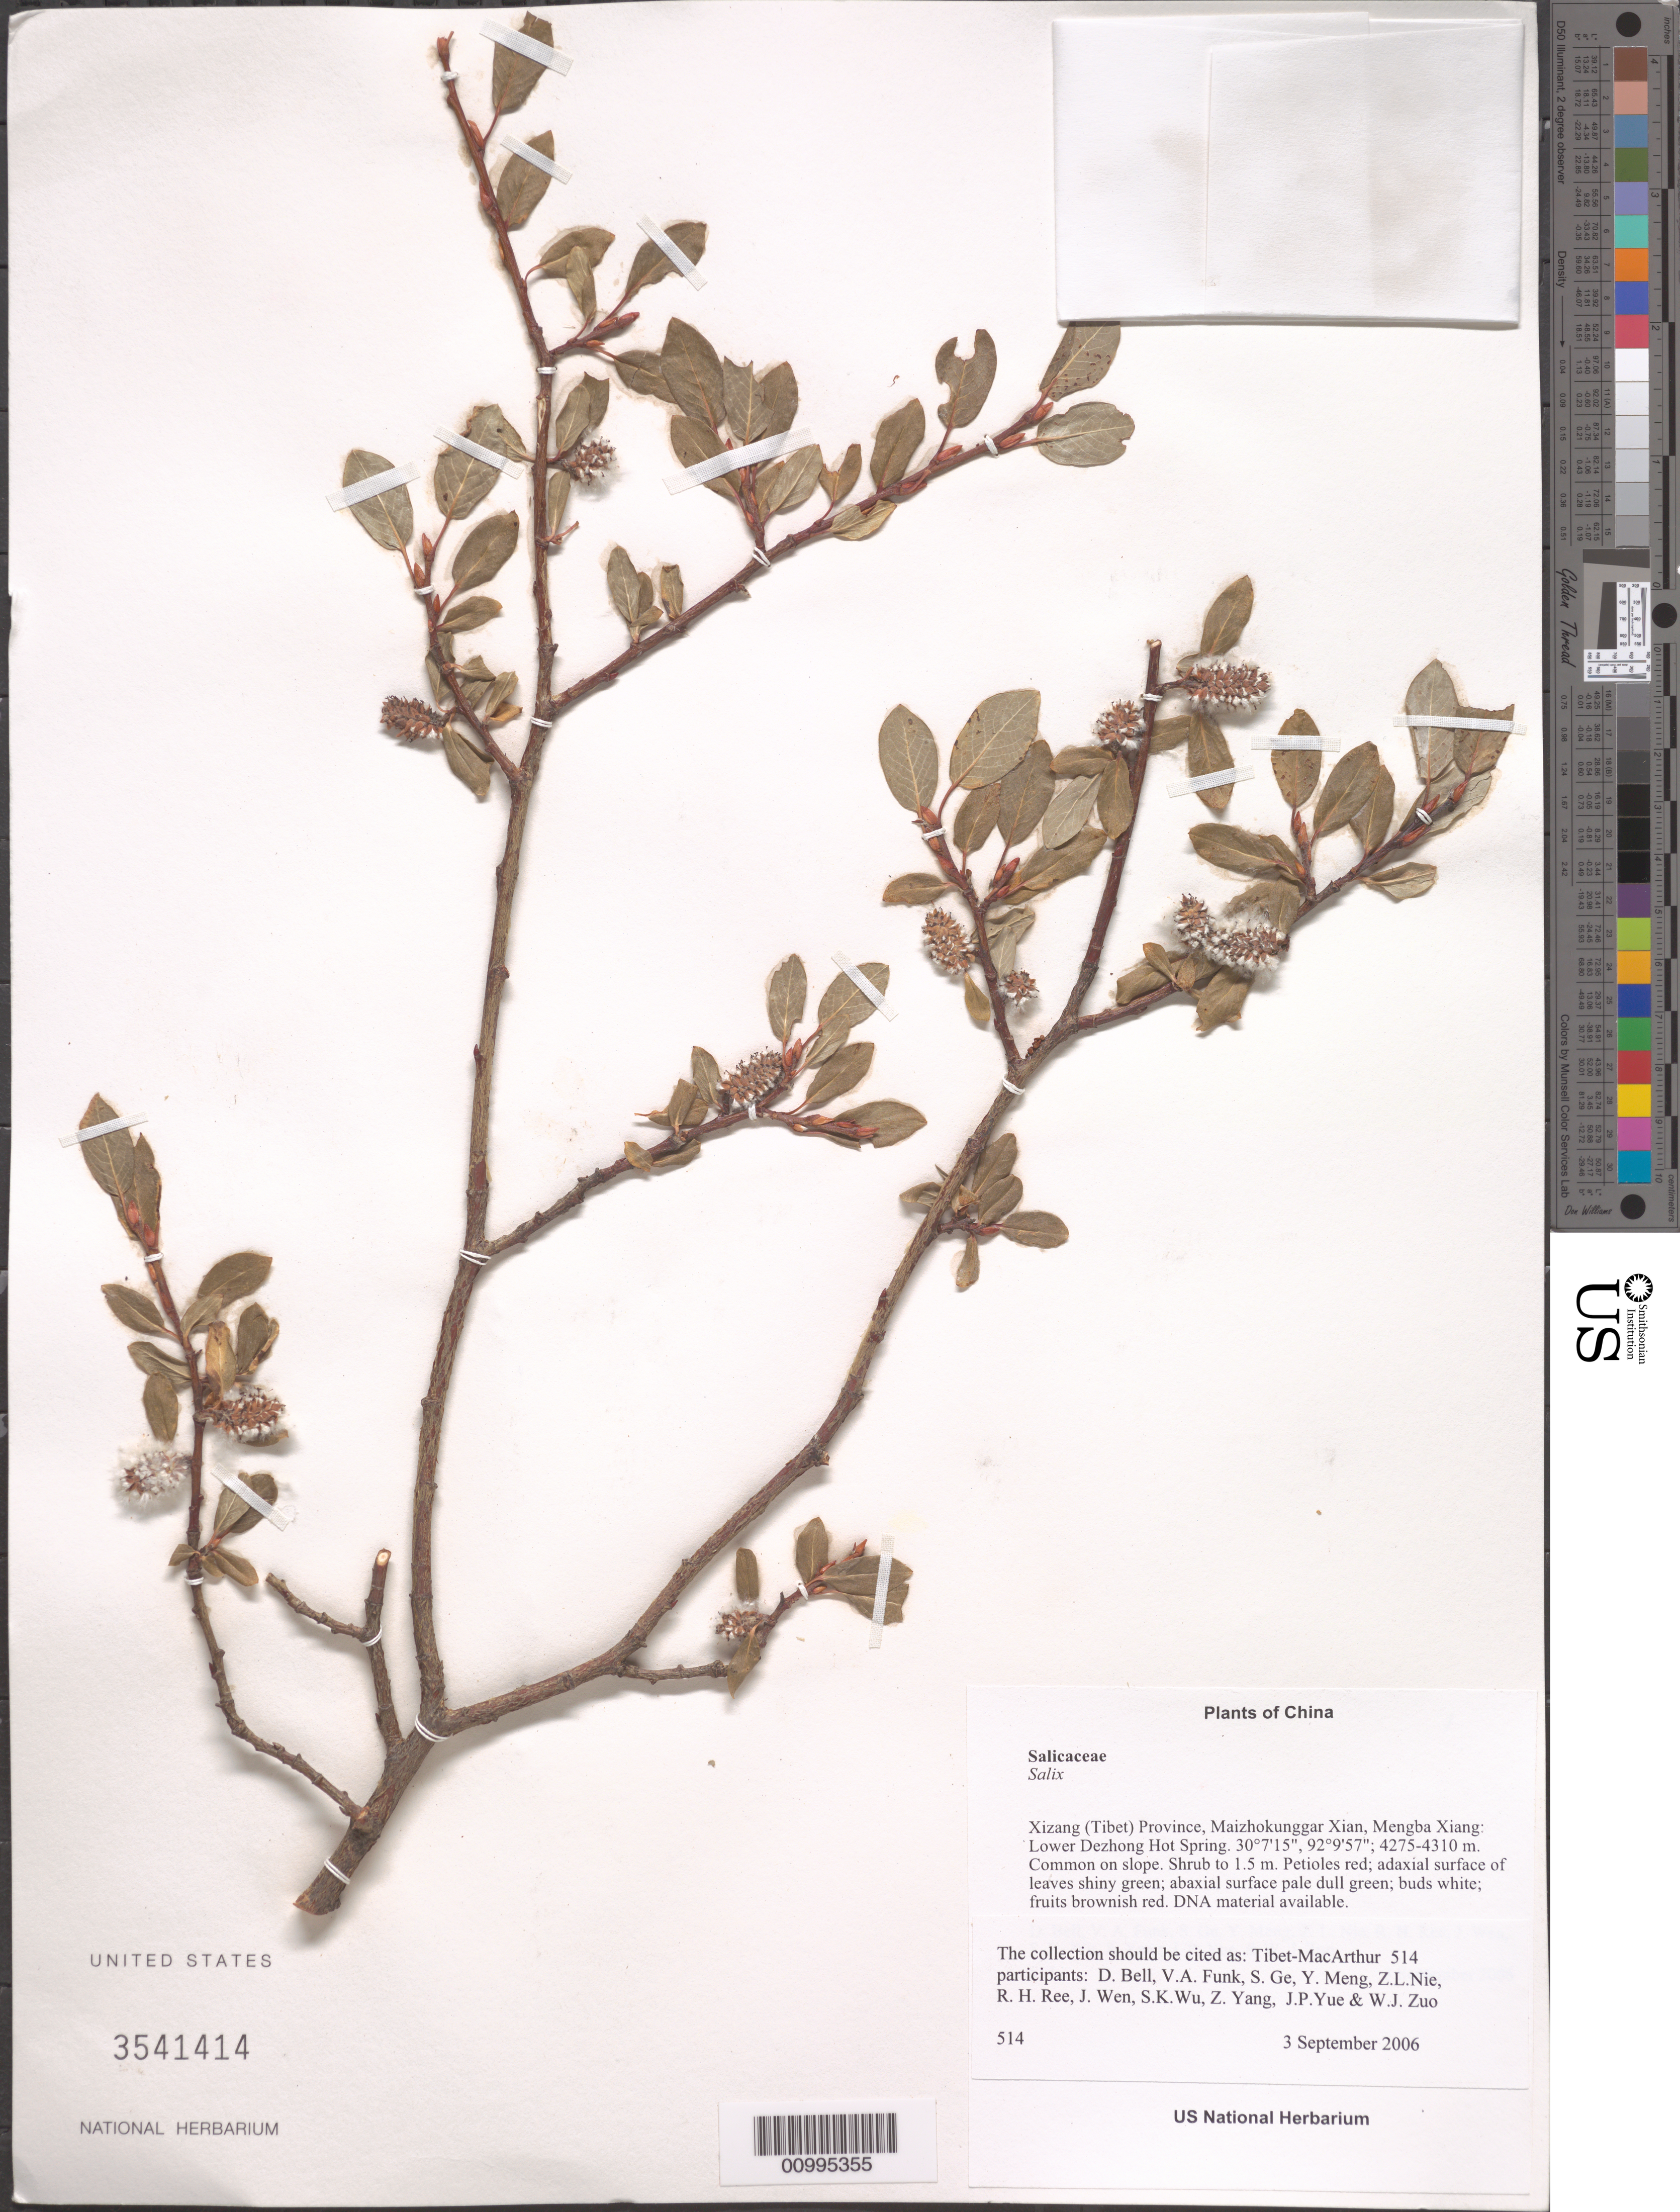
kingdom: Plantae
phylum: Tracheophyta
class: Magnoliopsida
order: Malpighiales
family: Salicaceae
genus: Salix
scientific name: Salix sp.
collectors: Tibet-MacArthur, D. A. Bell, V. Funk, S. Ge, Y. Meng, Z. Nie, R. Ree, J. Wen, S. K. Wu, Z. Yang, J. Yue & W. Zuo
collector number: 514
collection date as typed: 03 Sep 2006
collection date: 2006-09-03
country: China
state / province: Xizang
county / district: Maizhokunggar Xian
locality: Mengba Xiang. Lower Dezhong Hot Spring.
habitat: Grazed slope with thickets of Salix, Berberis, Rosa, and dwarf Rhododendron. Common on slope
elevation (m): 4275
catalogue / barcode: US 3541414